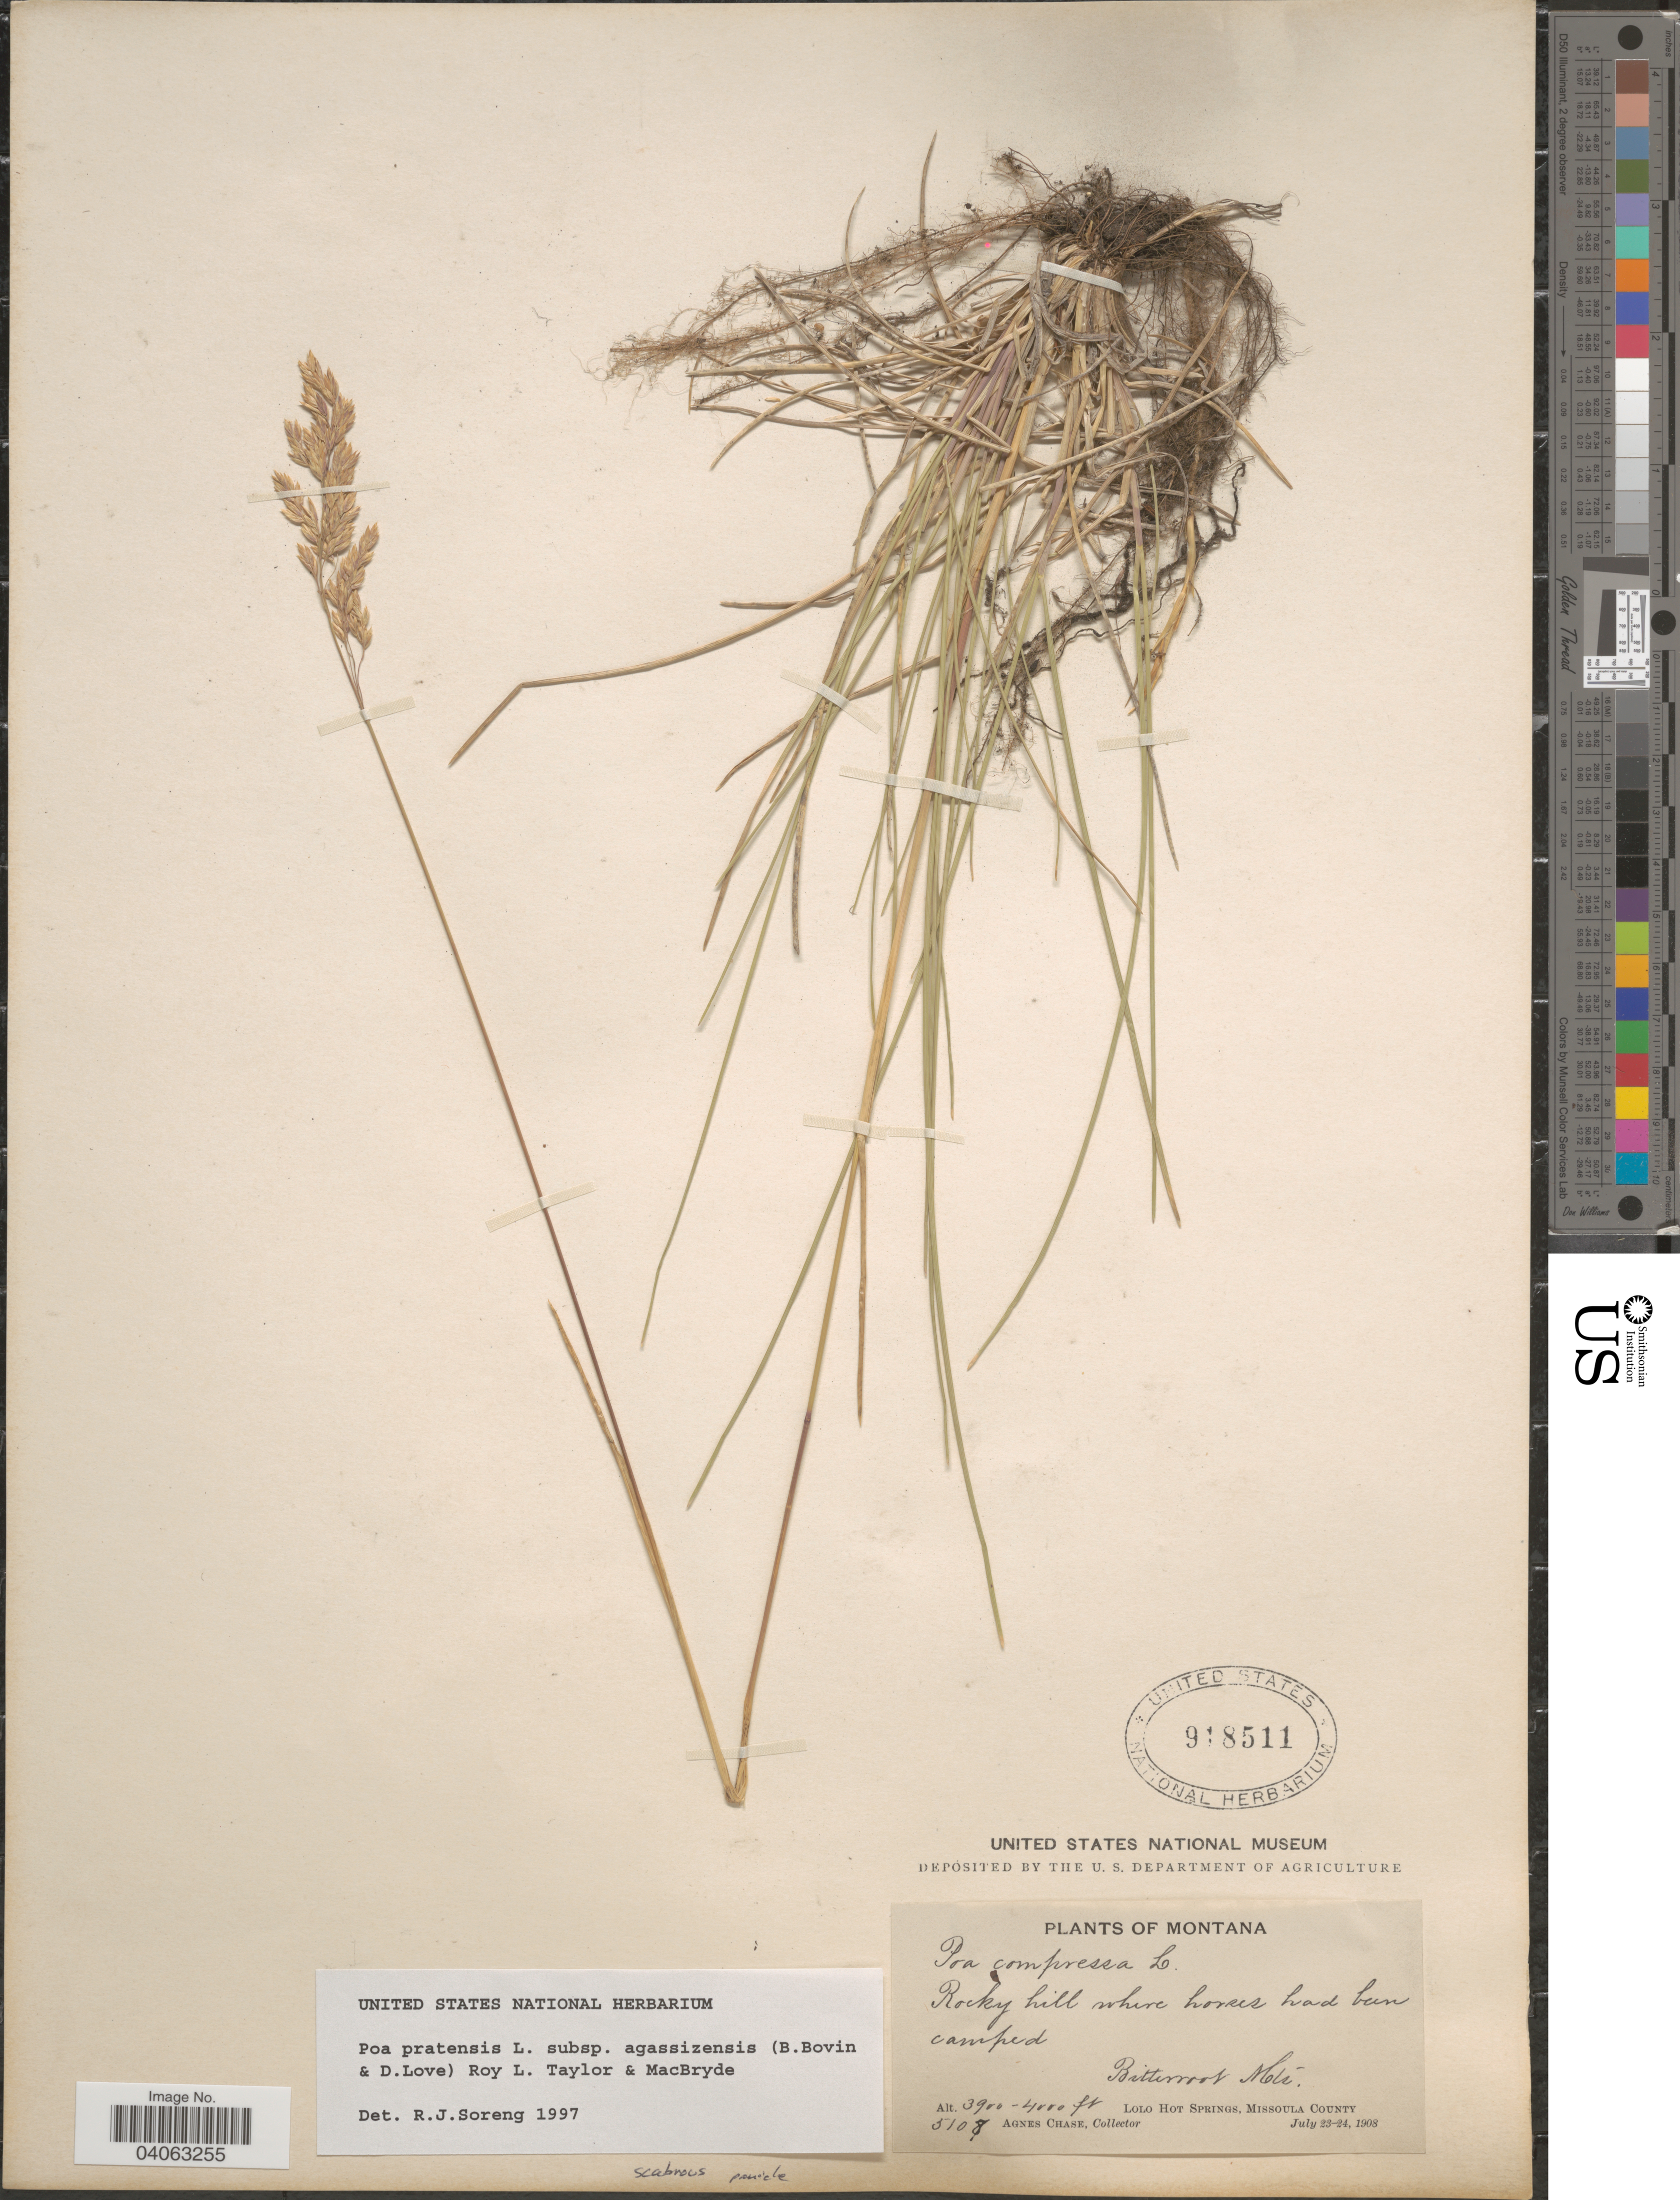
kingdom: Plantae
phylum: Tracheophyta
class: Liliopsida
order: Poales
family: Poaceae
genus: Poa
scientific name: Poa pratensis subsp. agassizensis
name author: (B. Boivin & D. Löve) Roy L. Taylor & MacBryde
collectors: A. Chase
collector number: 5108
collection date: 1908-07-23/1908-07-24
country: United States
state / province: Montana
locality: Rocky hill where horses had been camped. Bitterroot Mts. Lolo Hot Springs, Missoula County.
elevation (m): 1189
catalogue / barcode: US 918511